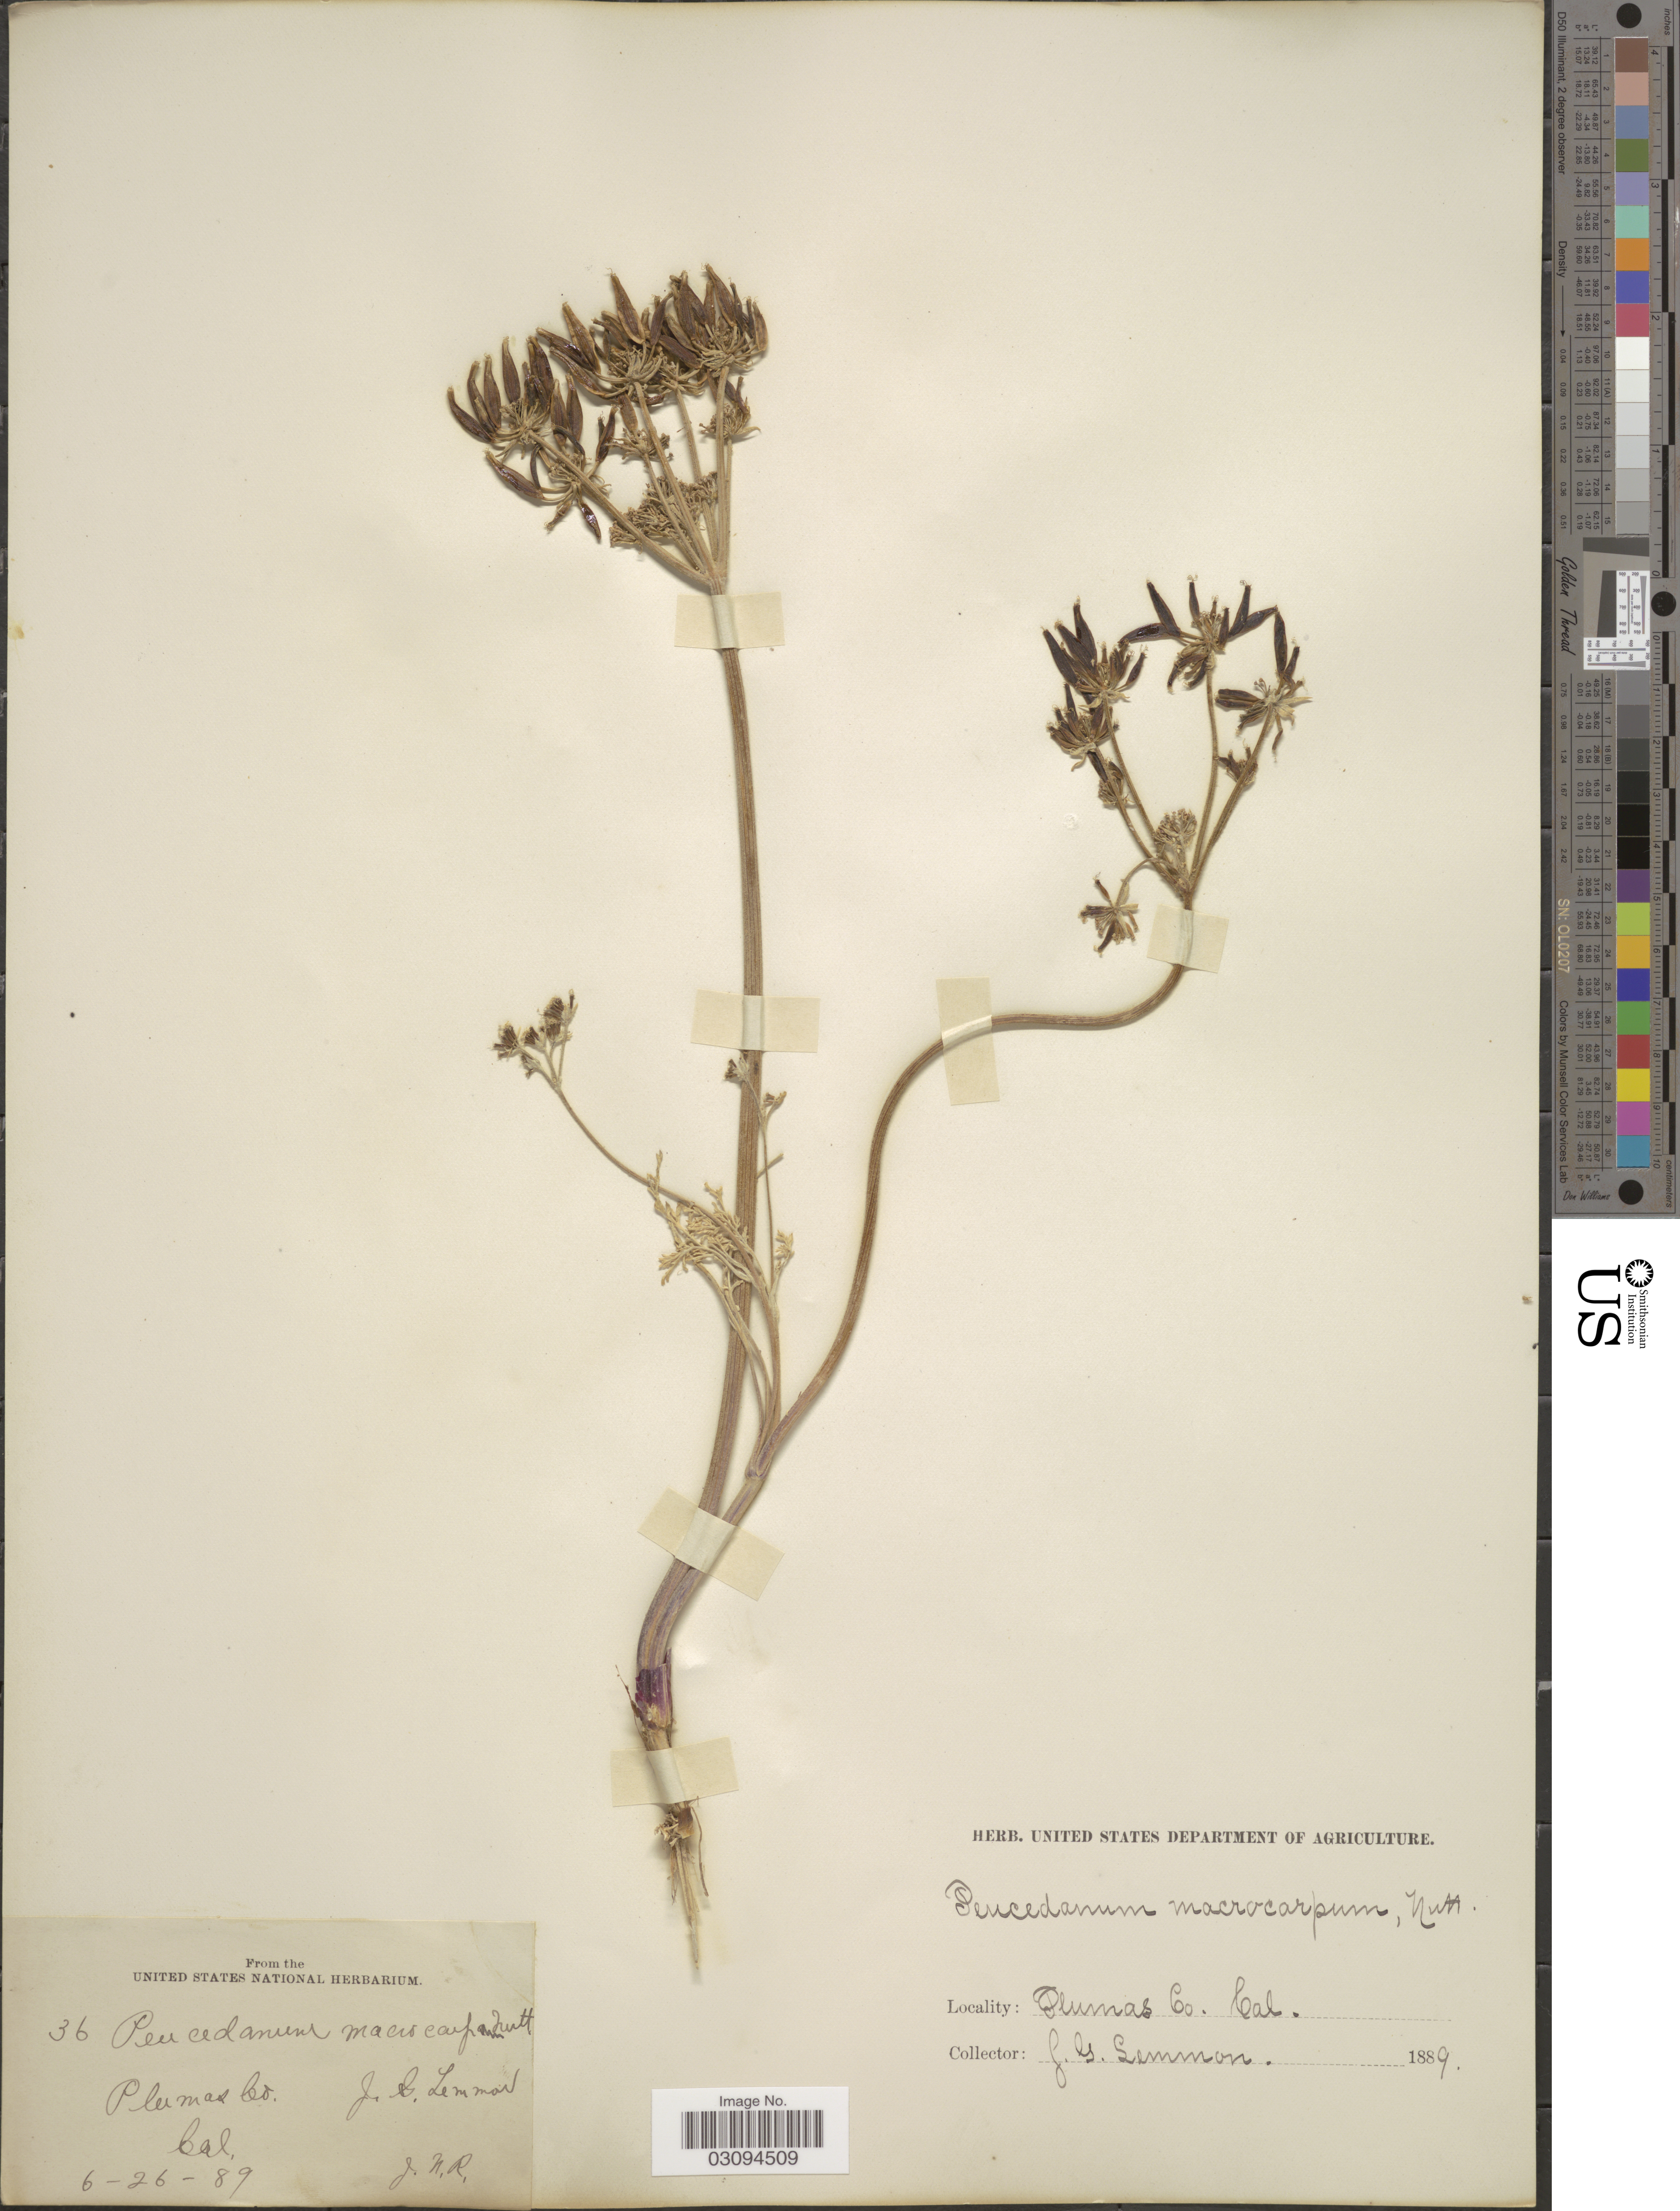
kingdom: Plantae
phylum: Tracheophyta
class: Magnoliopsida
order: Apiales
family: Apiaceae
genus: Lomatium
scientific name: Lomatium macrocarpum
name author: (Hook. et al.) J.M. Coult. & Rose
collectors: J. Lemmon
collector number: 36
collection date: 1889-06-26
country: United States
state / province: California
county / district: Plumas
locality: Plumas Co. Cal.